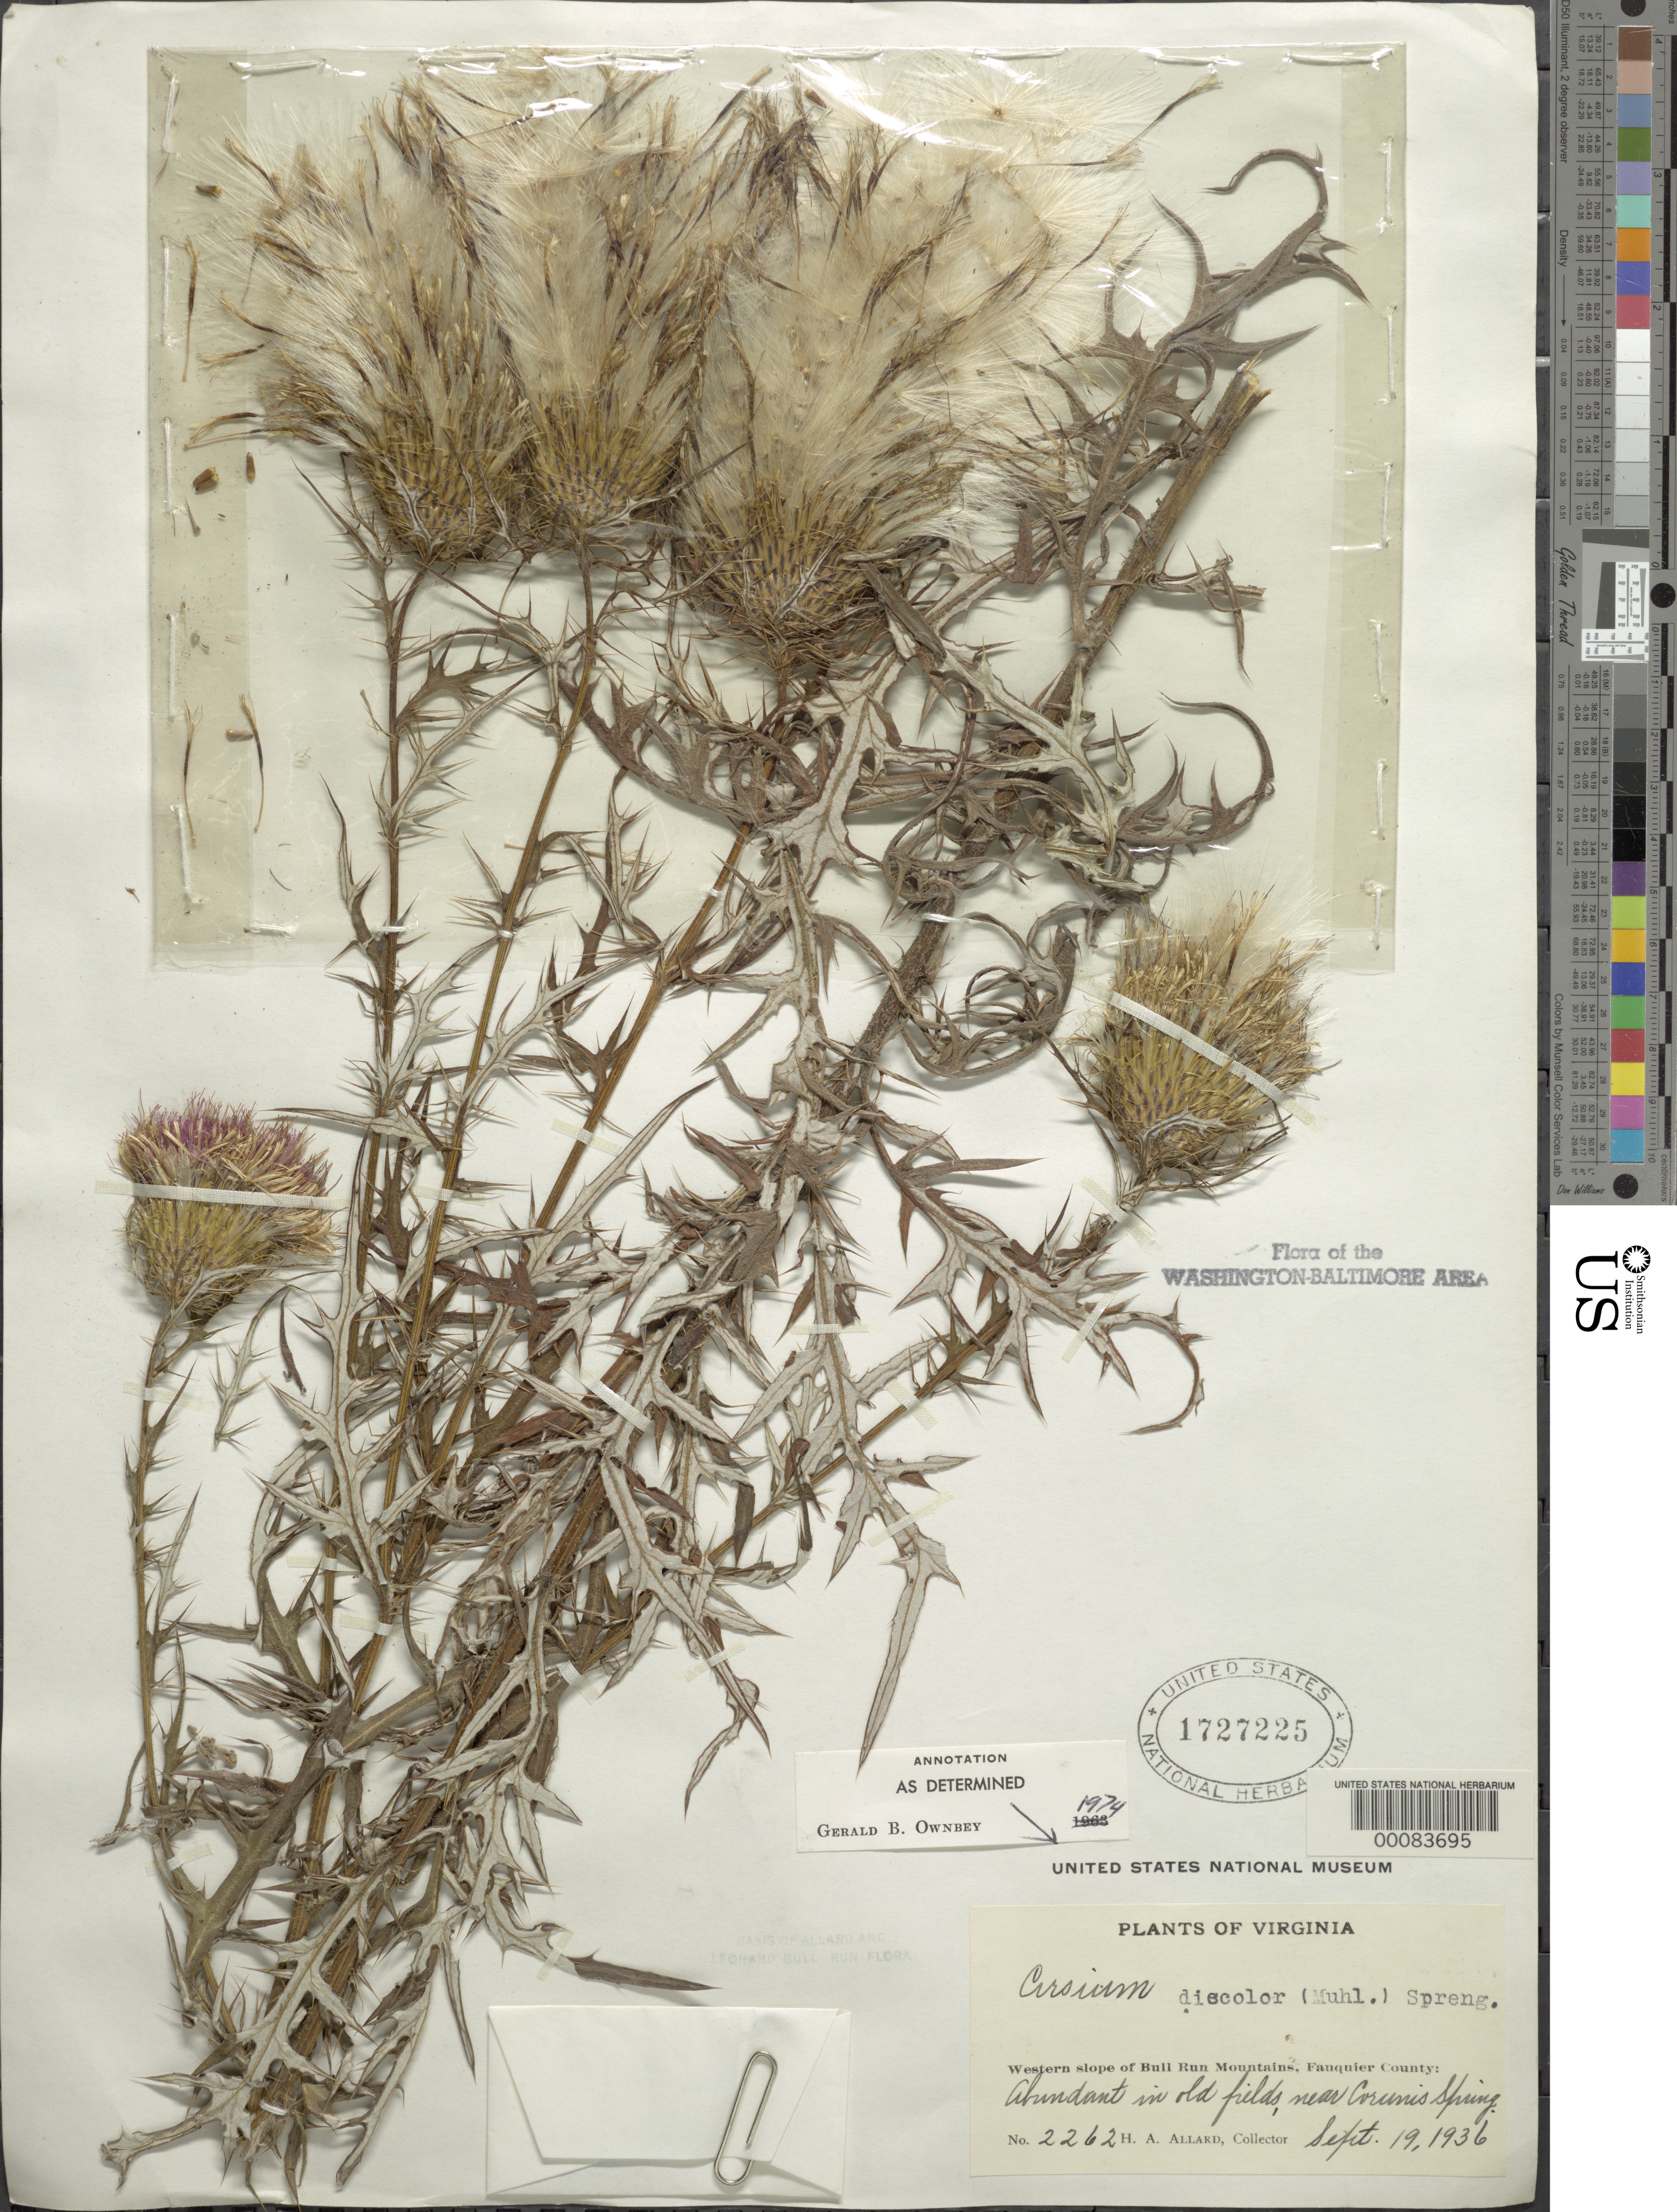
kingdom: Plantae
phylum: Tracheophyta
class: Magnoliopsida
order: Asterales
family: Asteraceae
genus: Cirsium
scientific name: Cirsium discolor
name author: (Muhl. ex Willd.) Spreng.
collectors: H. A. Allard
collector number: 2262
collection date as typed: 19 Sep 1936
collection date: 1936-09-19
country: United States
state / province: Virginia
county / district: Fauquier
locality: Near Corunis Spring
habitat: Old fields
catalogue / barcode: US 1727225